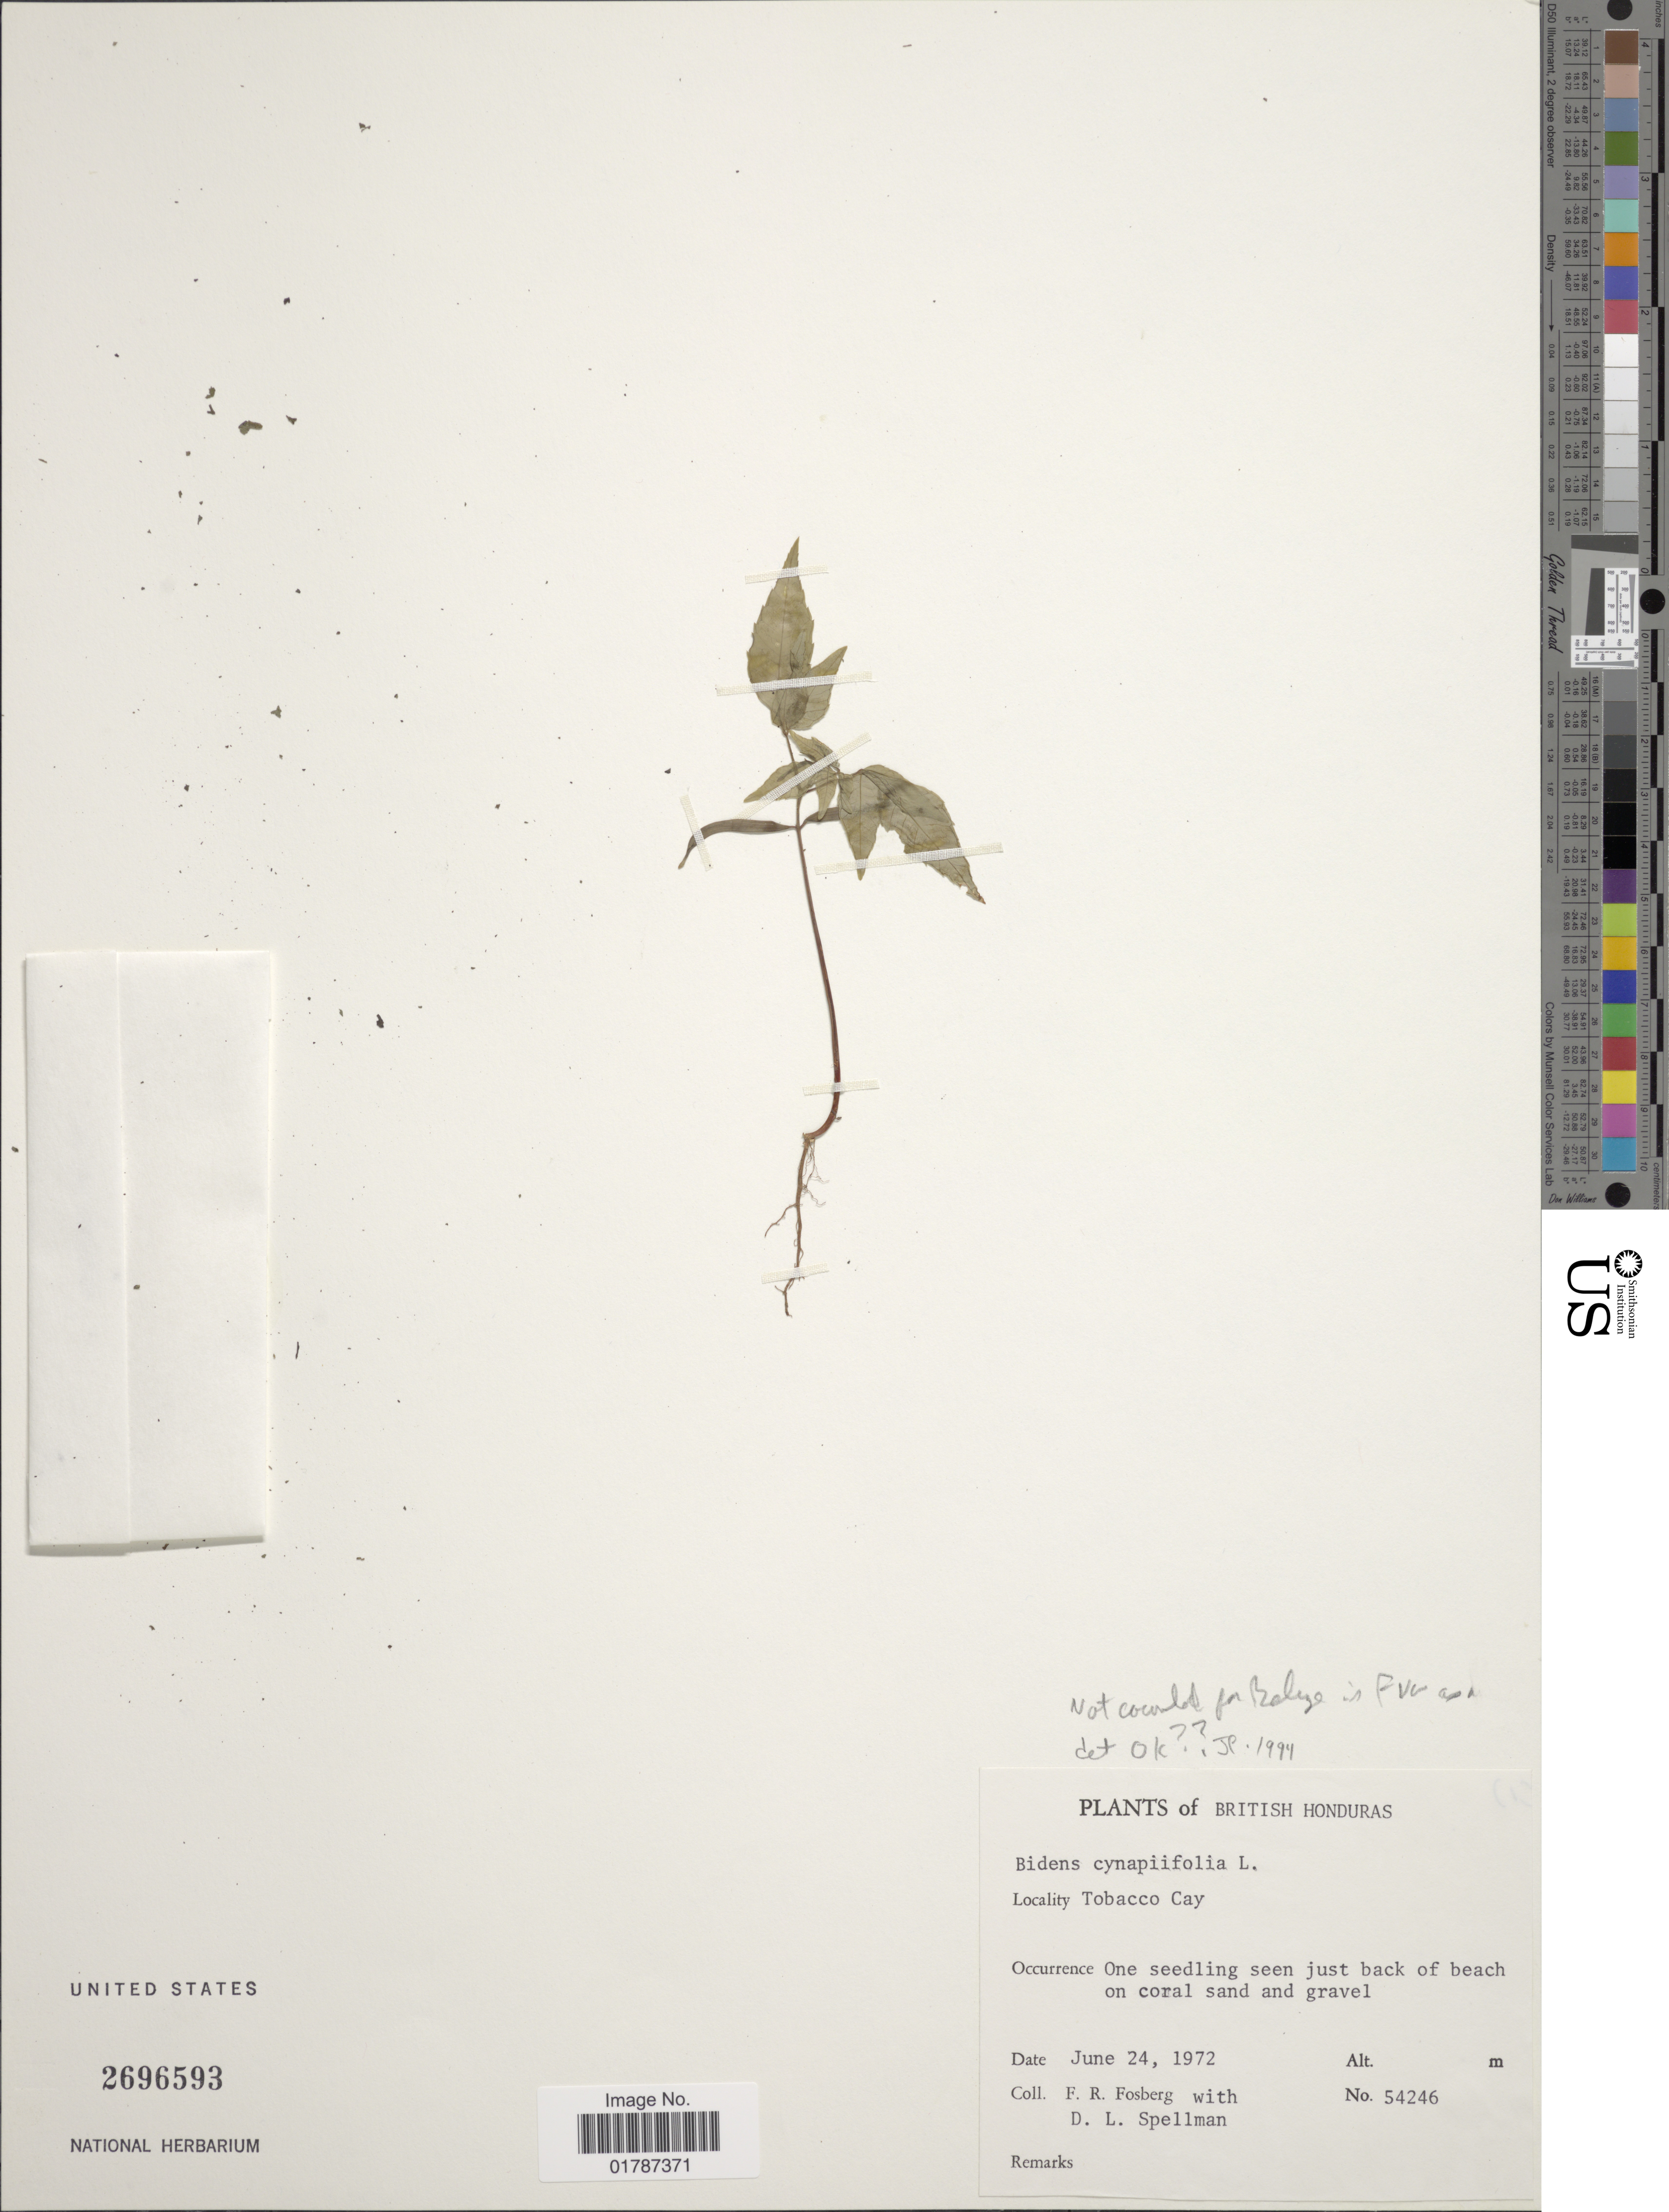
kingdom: Plantae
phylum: Tracheophyta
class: Magnoliopsida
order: Asterales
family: Asteraceae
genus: Bidens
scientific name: Bidens cynapifolia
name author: Kunth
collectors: F. R. Fosberg & D. L. Spellman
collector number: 54246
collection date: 1972-06-24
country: Belize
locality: Tobacco Cay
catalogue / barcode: US 2696593